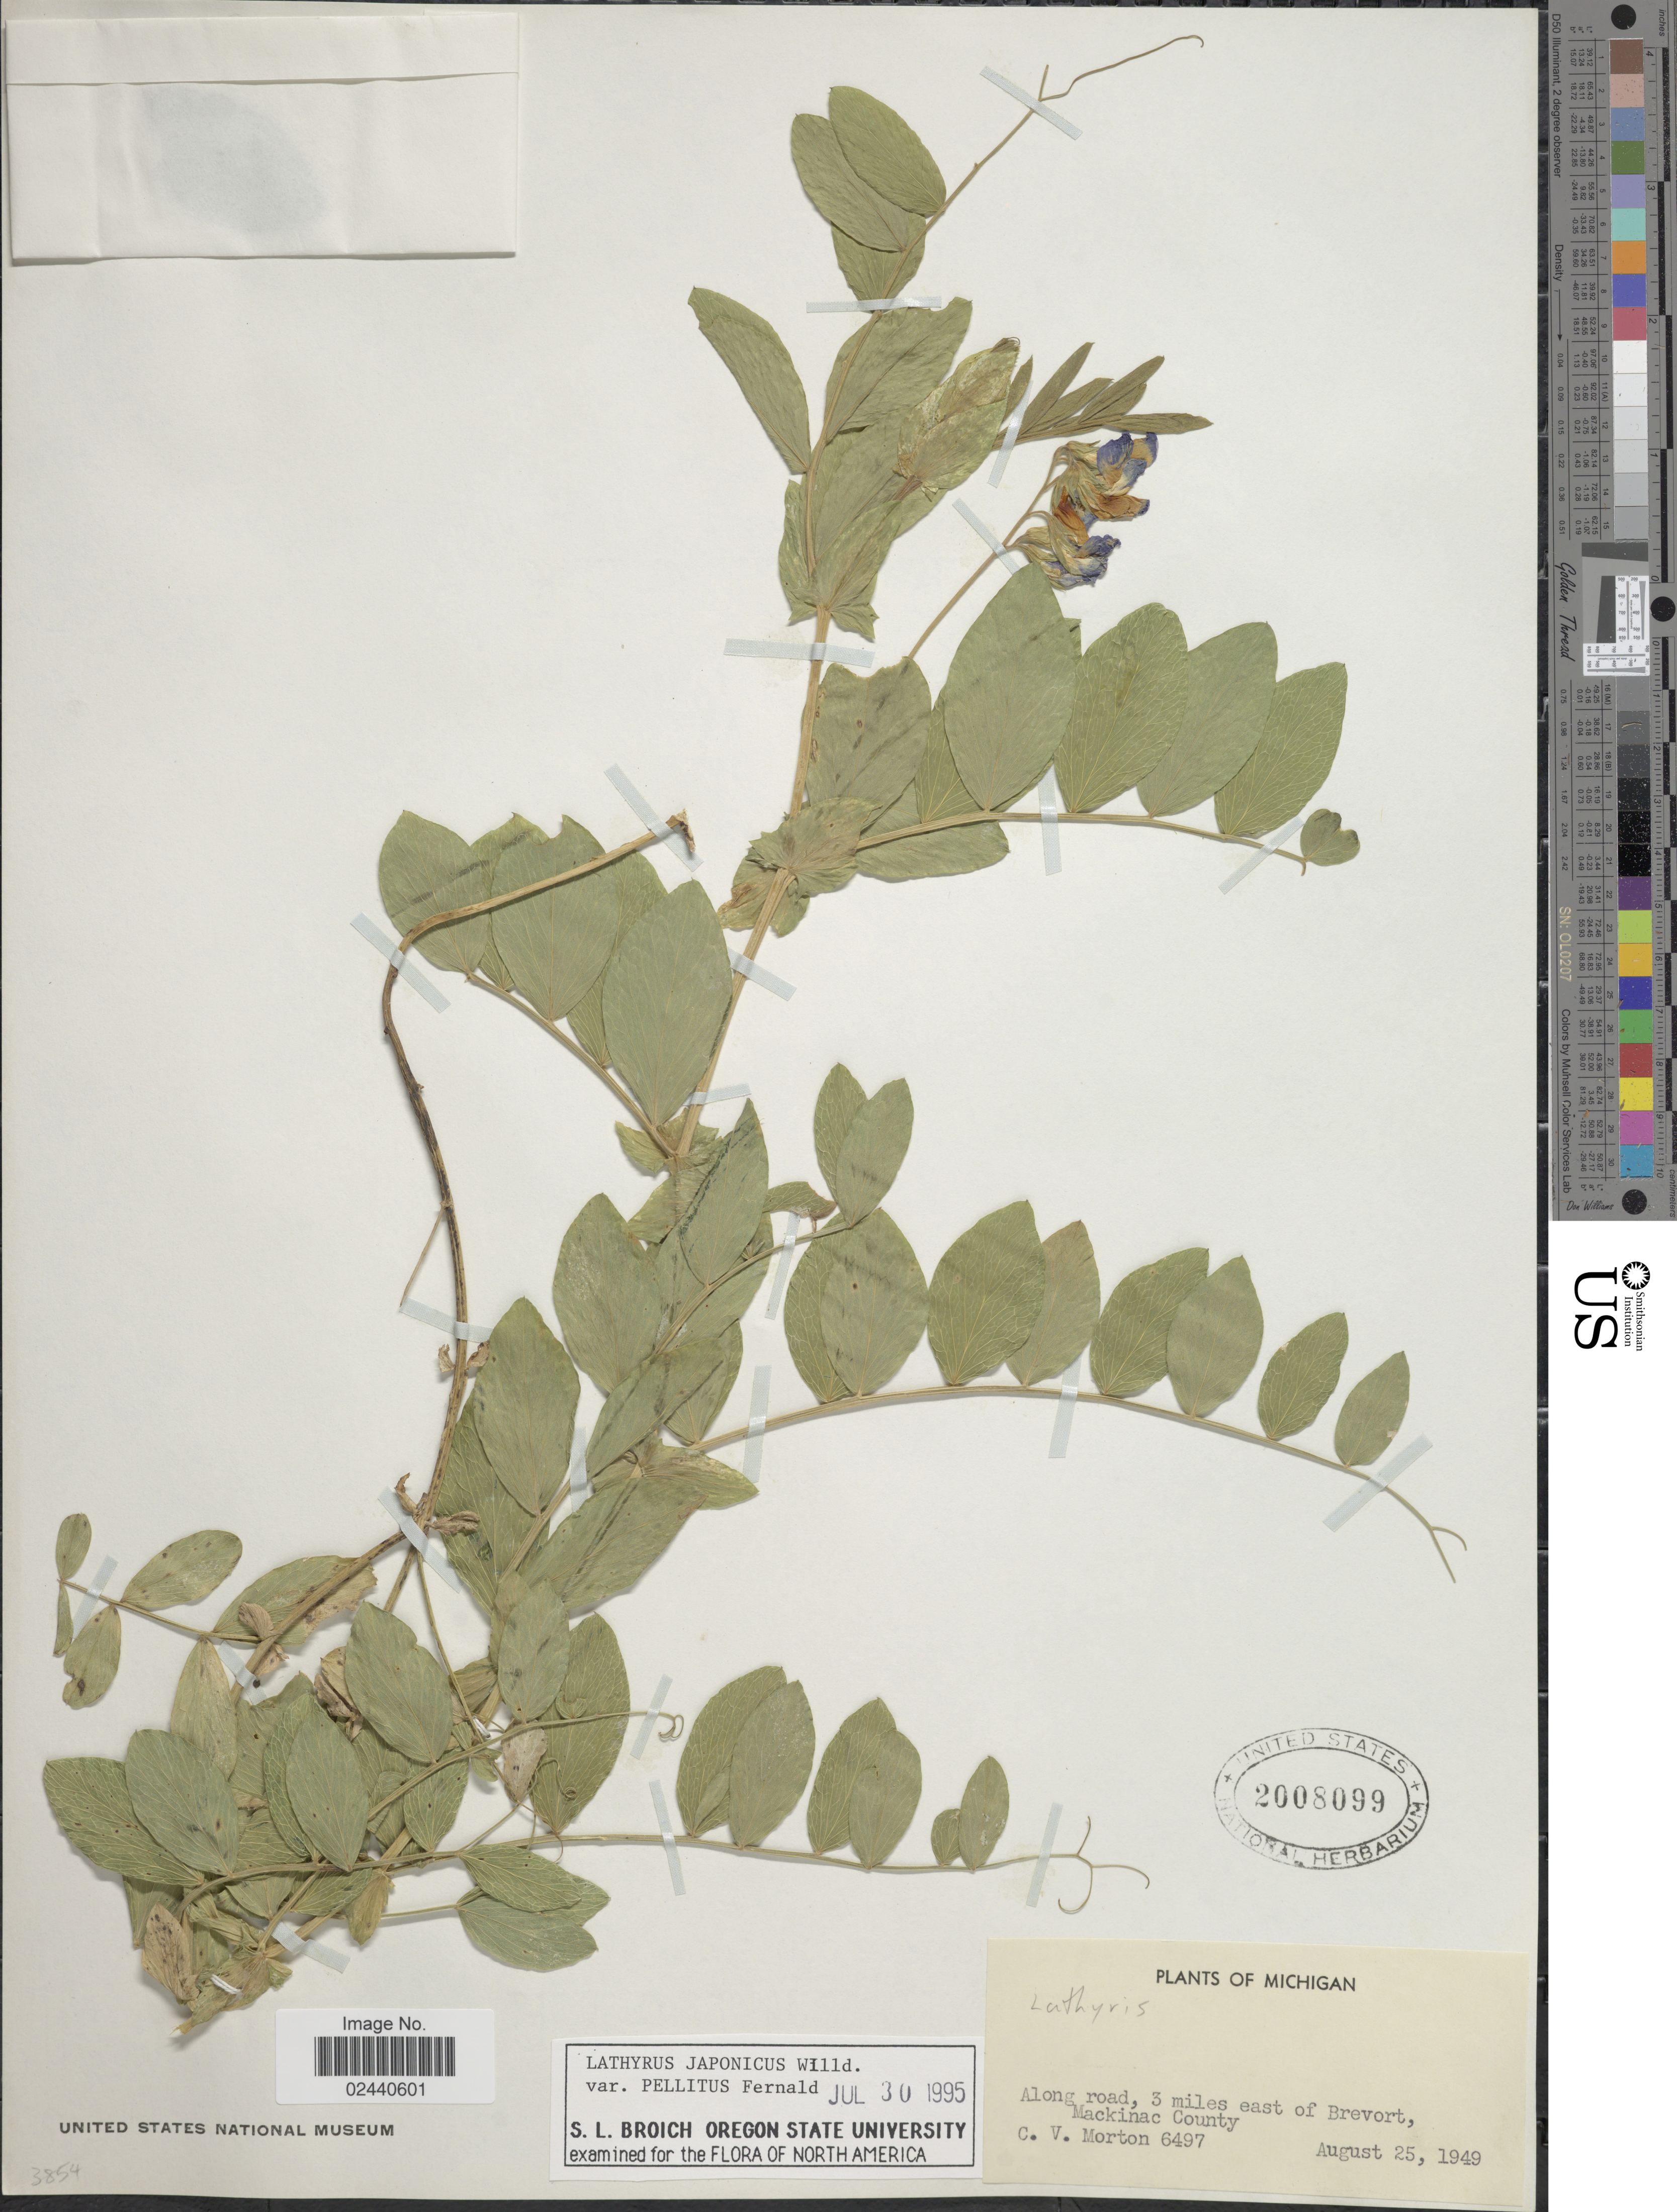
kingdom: Plantae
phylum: Tracheophyta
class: Magnoliopsida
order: Fabales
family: Fabaceae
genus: Lathyrus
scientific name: Lathyrus japonicus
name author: Willd.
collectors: C. V. Morton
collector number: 6497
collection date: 1949-08-25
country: United States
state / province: Michigan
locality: Along road, 3 miles east of Brevort, Mackinac County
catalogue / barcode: US 2008099